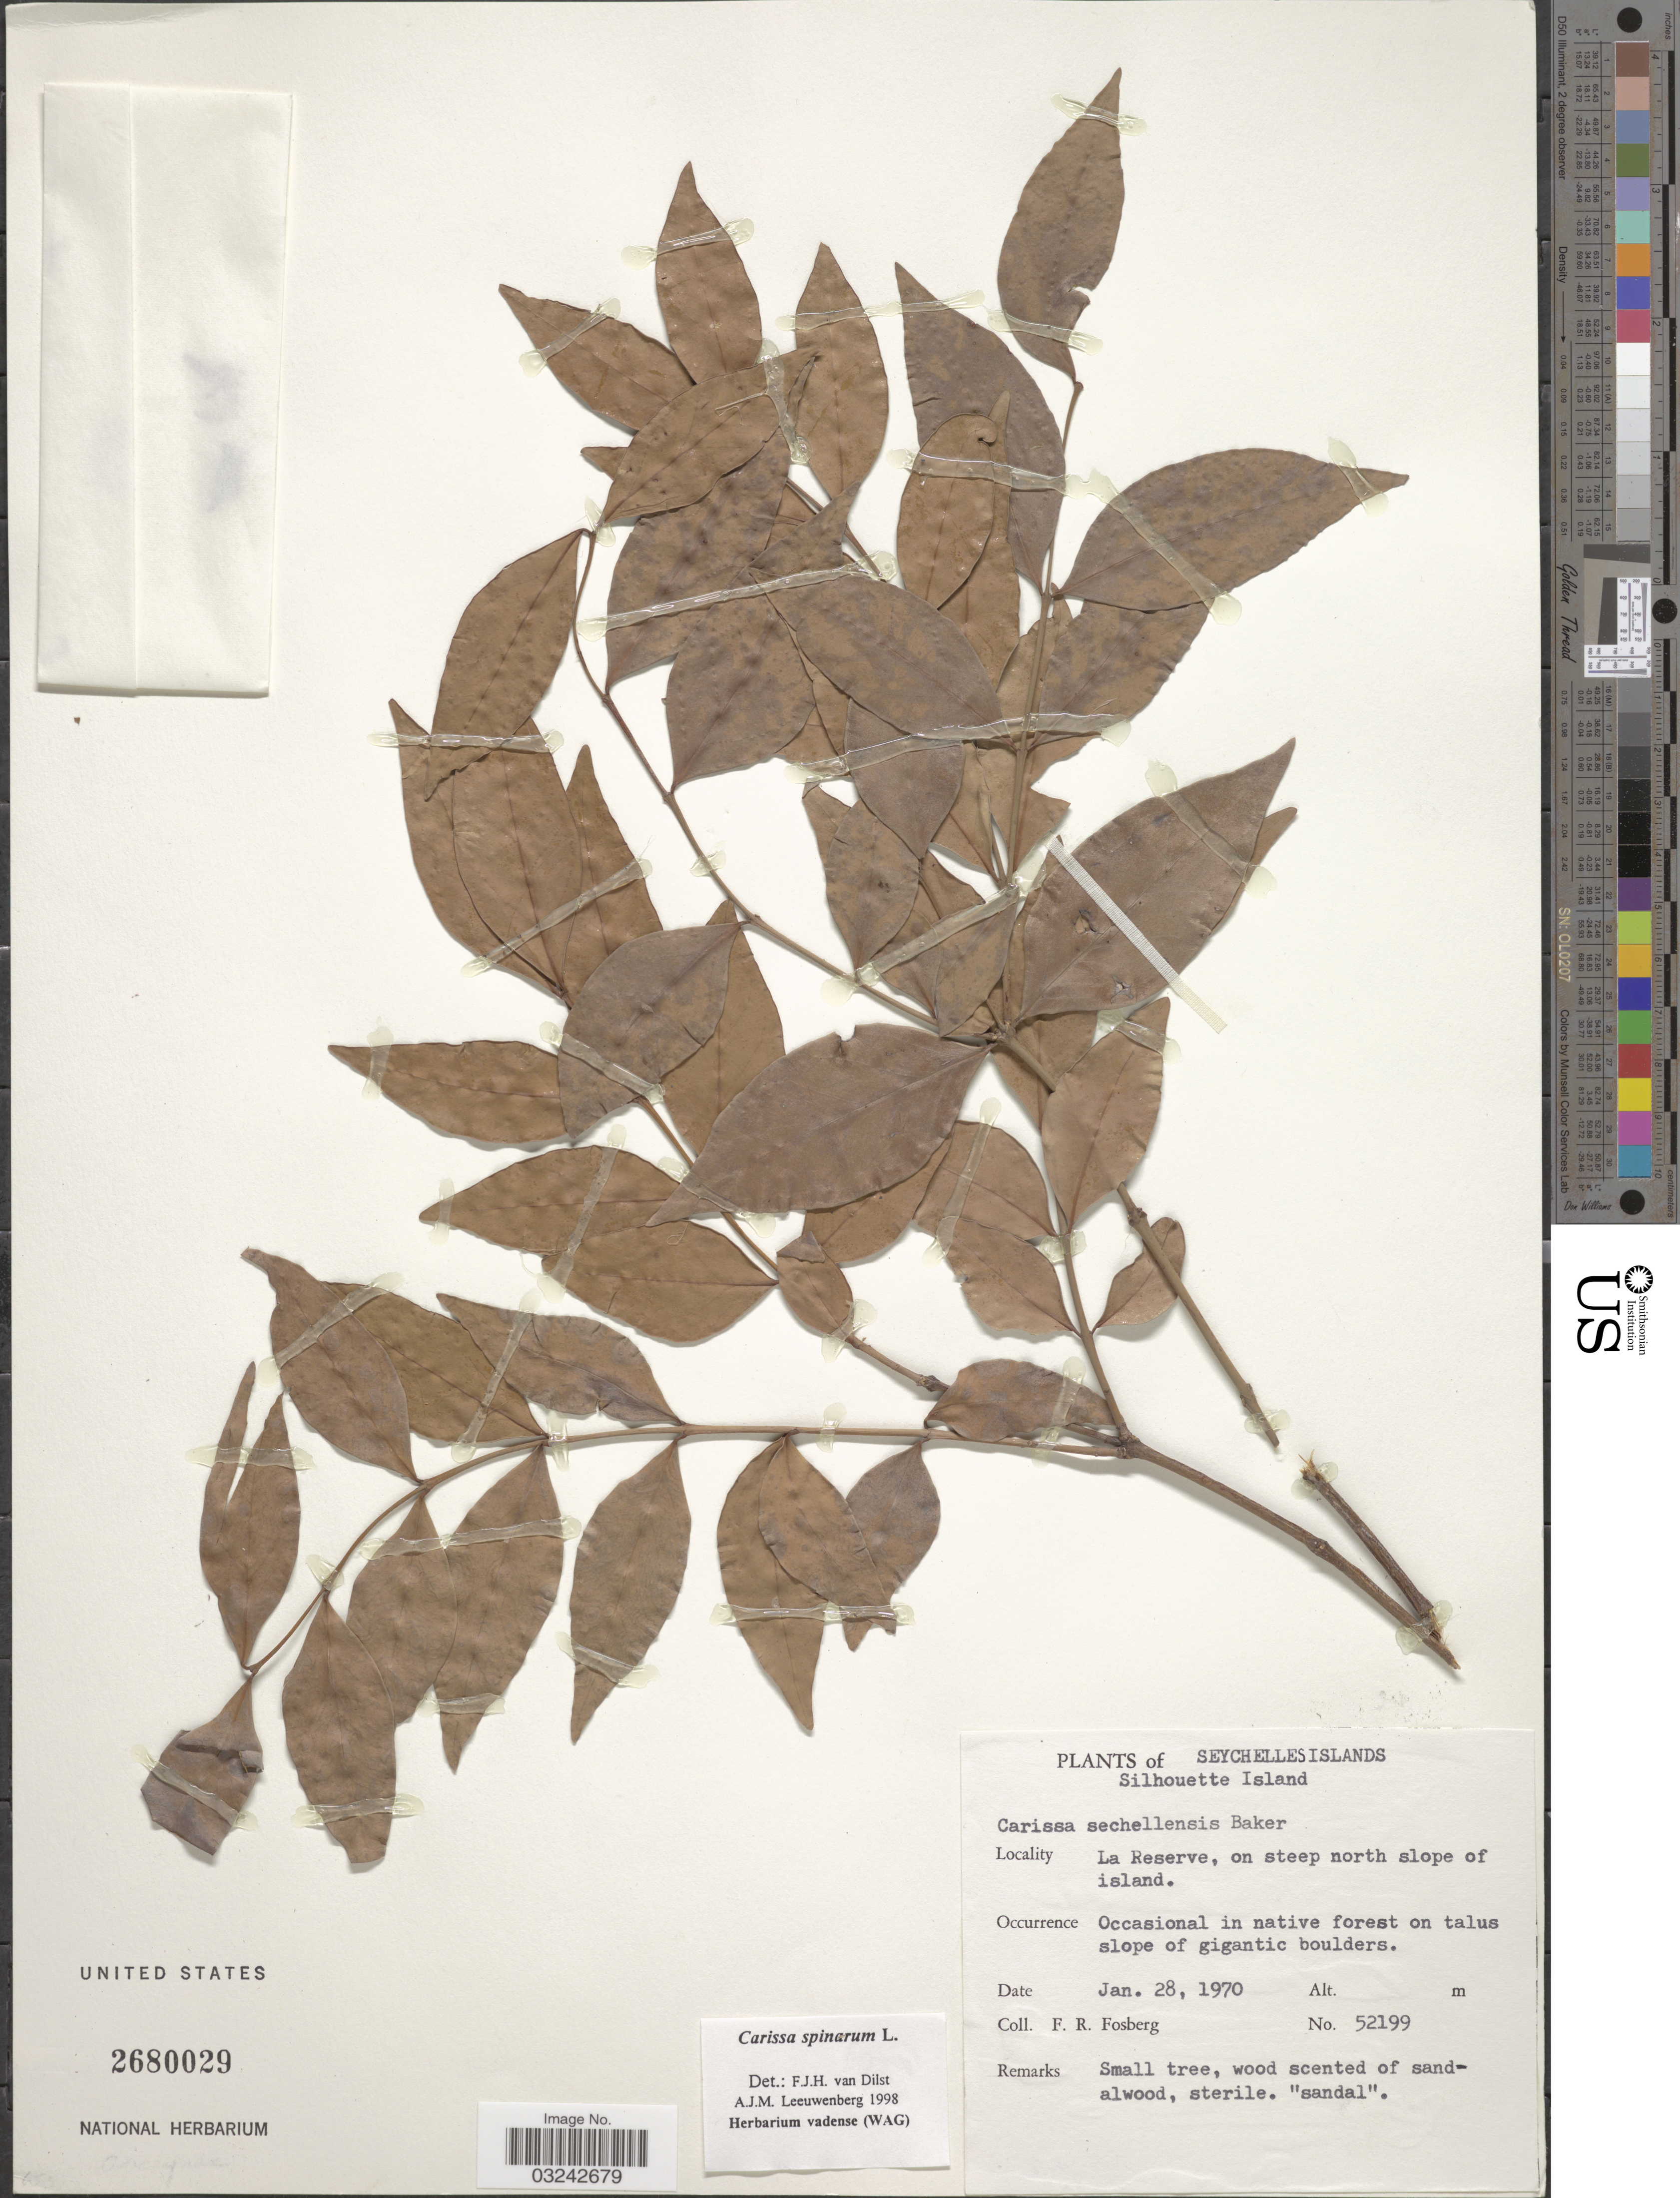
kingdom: Plantae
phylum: Tracheophyta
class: Magnoliopsida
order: Gentianales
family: Apocynaceae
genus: Carissa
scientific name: Carissa spinarum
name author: L.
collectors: F. R. Fosberg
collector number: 52199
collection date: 1970-01-28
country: Seychelles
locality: Seychelles Islands. Silhouette Island. La Reserve, on steep north slope of island.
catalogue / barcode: US 2680029